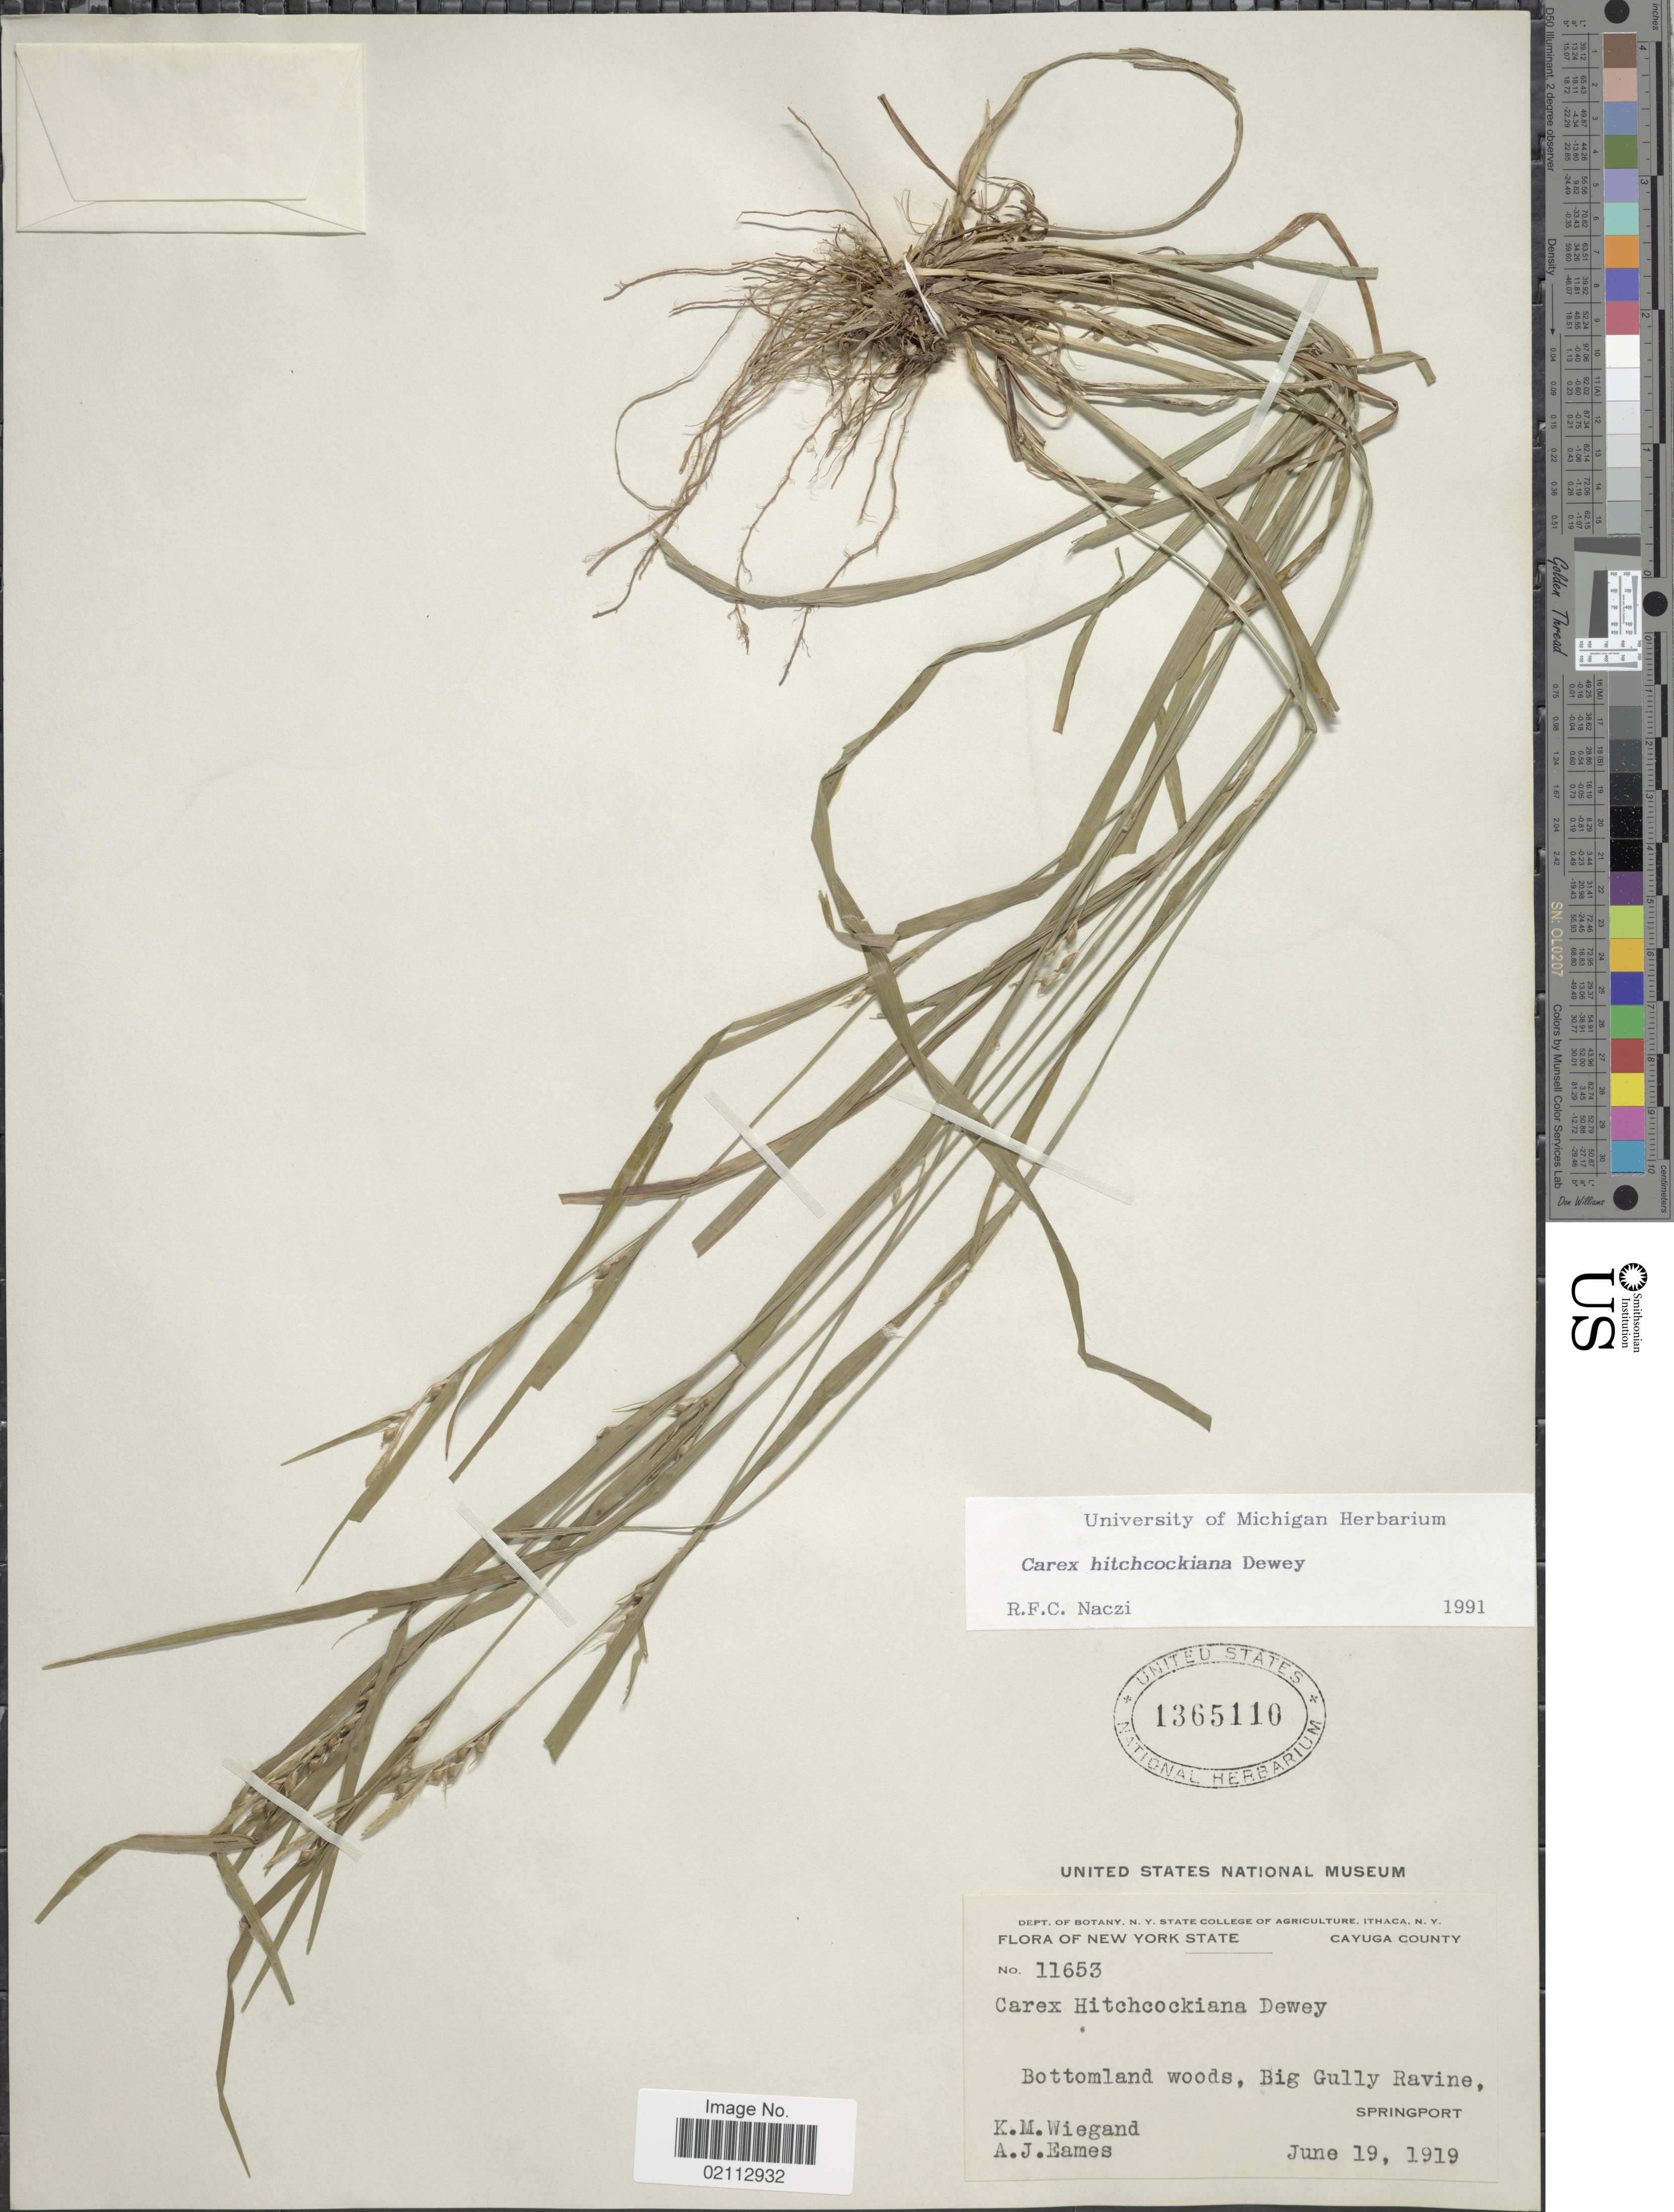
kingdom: Plantae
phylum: Tracheophyta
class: Liliopsida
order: Poales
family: Cyperaceae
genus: Carex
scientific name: Carex hitchcockiana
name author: Dewey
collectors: K. M. Wiegand & A. J. Eames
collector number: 11653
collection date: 1919-06-19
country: United States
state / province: New York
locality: Cayuga County. Bottomland woods, Big Gully Ravine, Springport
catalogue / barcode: US 1365110